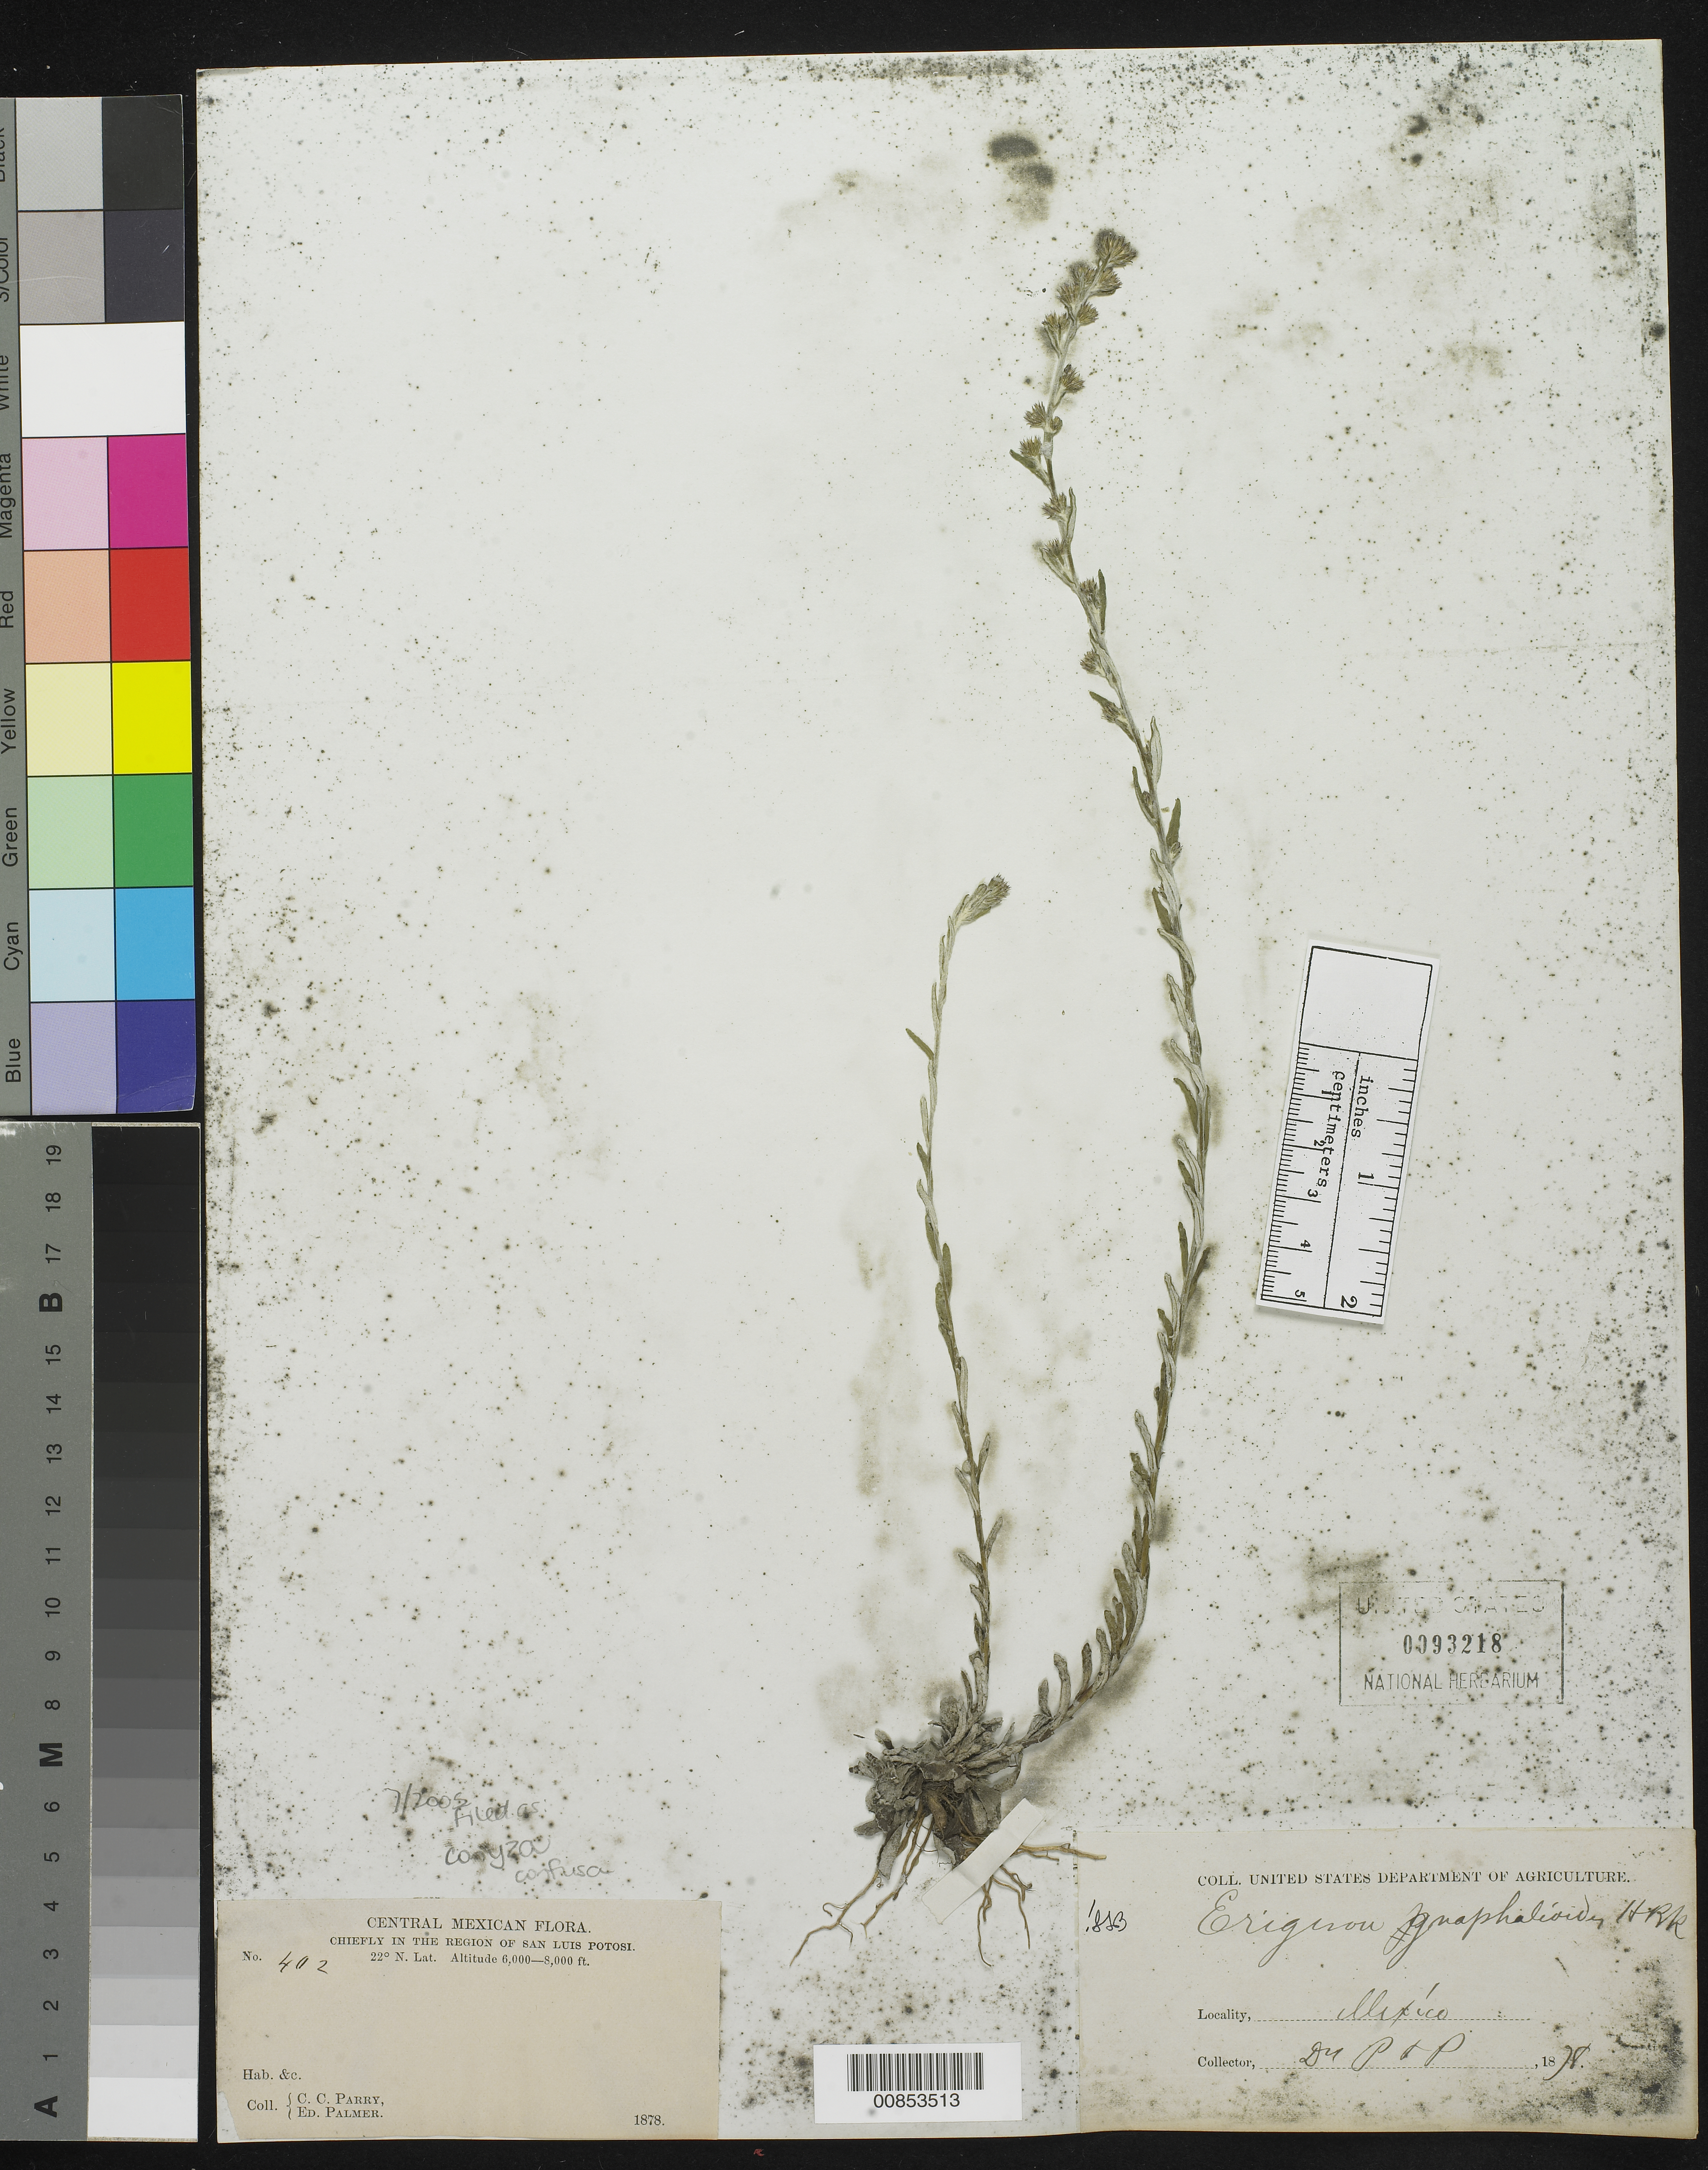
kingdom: Plantae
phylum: Tracheophyta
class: Magnoliopsida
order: Asterales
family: Asteraceae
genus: Conyza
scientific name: Conyza confusa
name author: Cronq.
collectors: C. C. Parry & E. Palmer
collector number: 402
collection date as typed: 1878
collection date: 1878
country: Mexico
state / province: San Luis Potosí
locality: Chiefly in the region of San Luis Potosí.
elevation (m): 1829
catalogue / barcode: US 93218